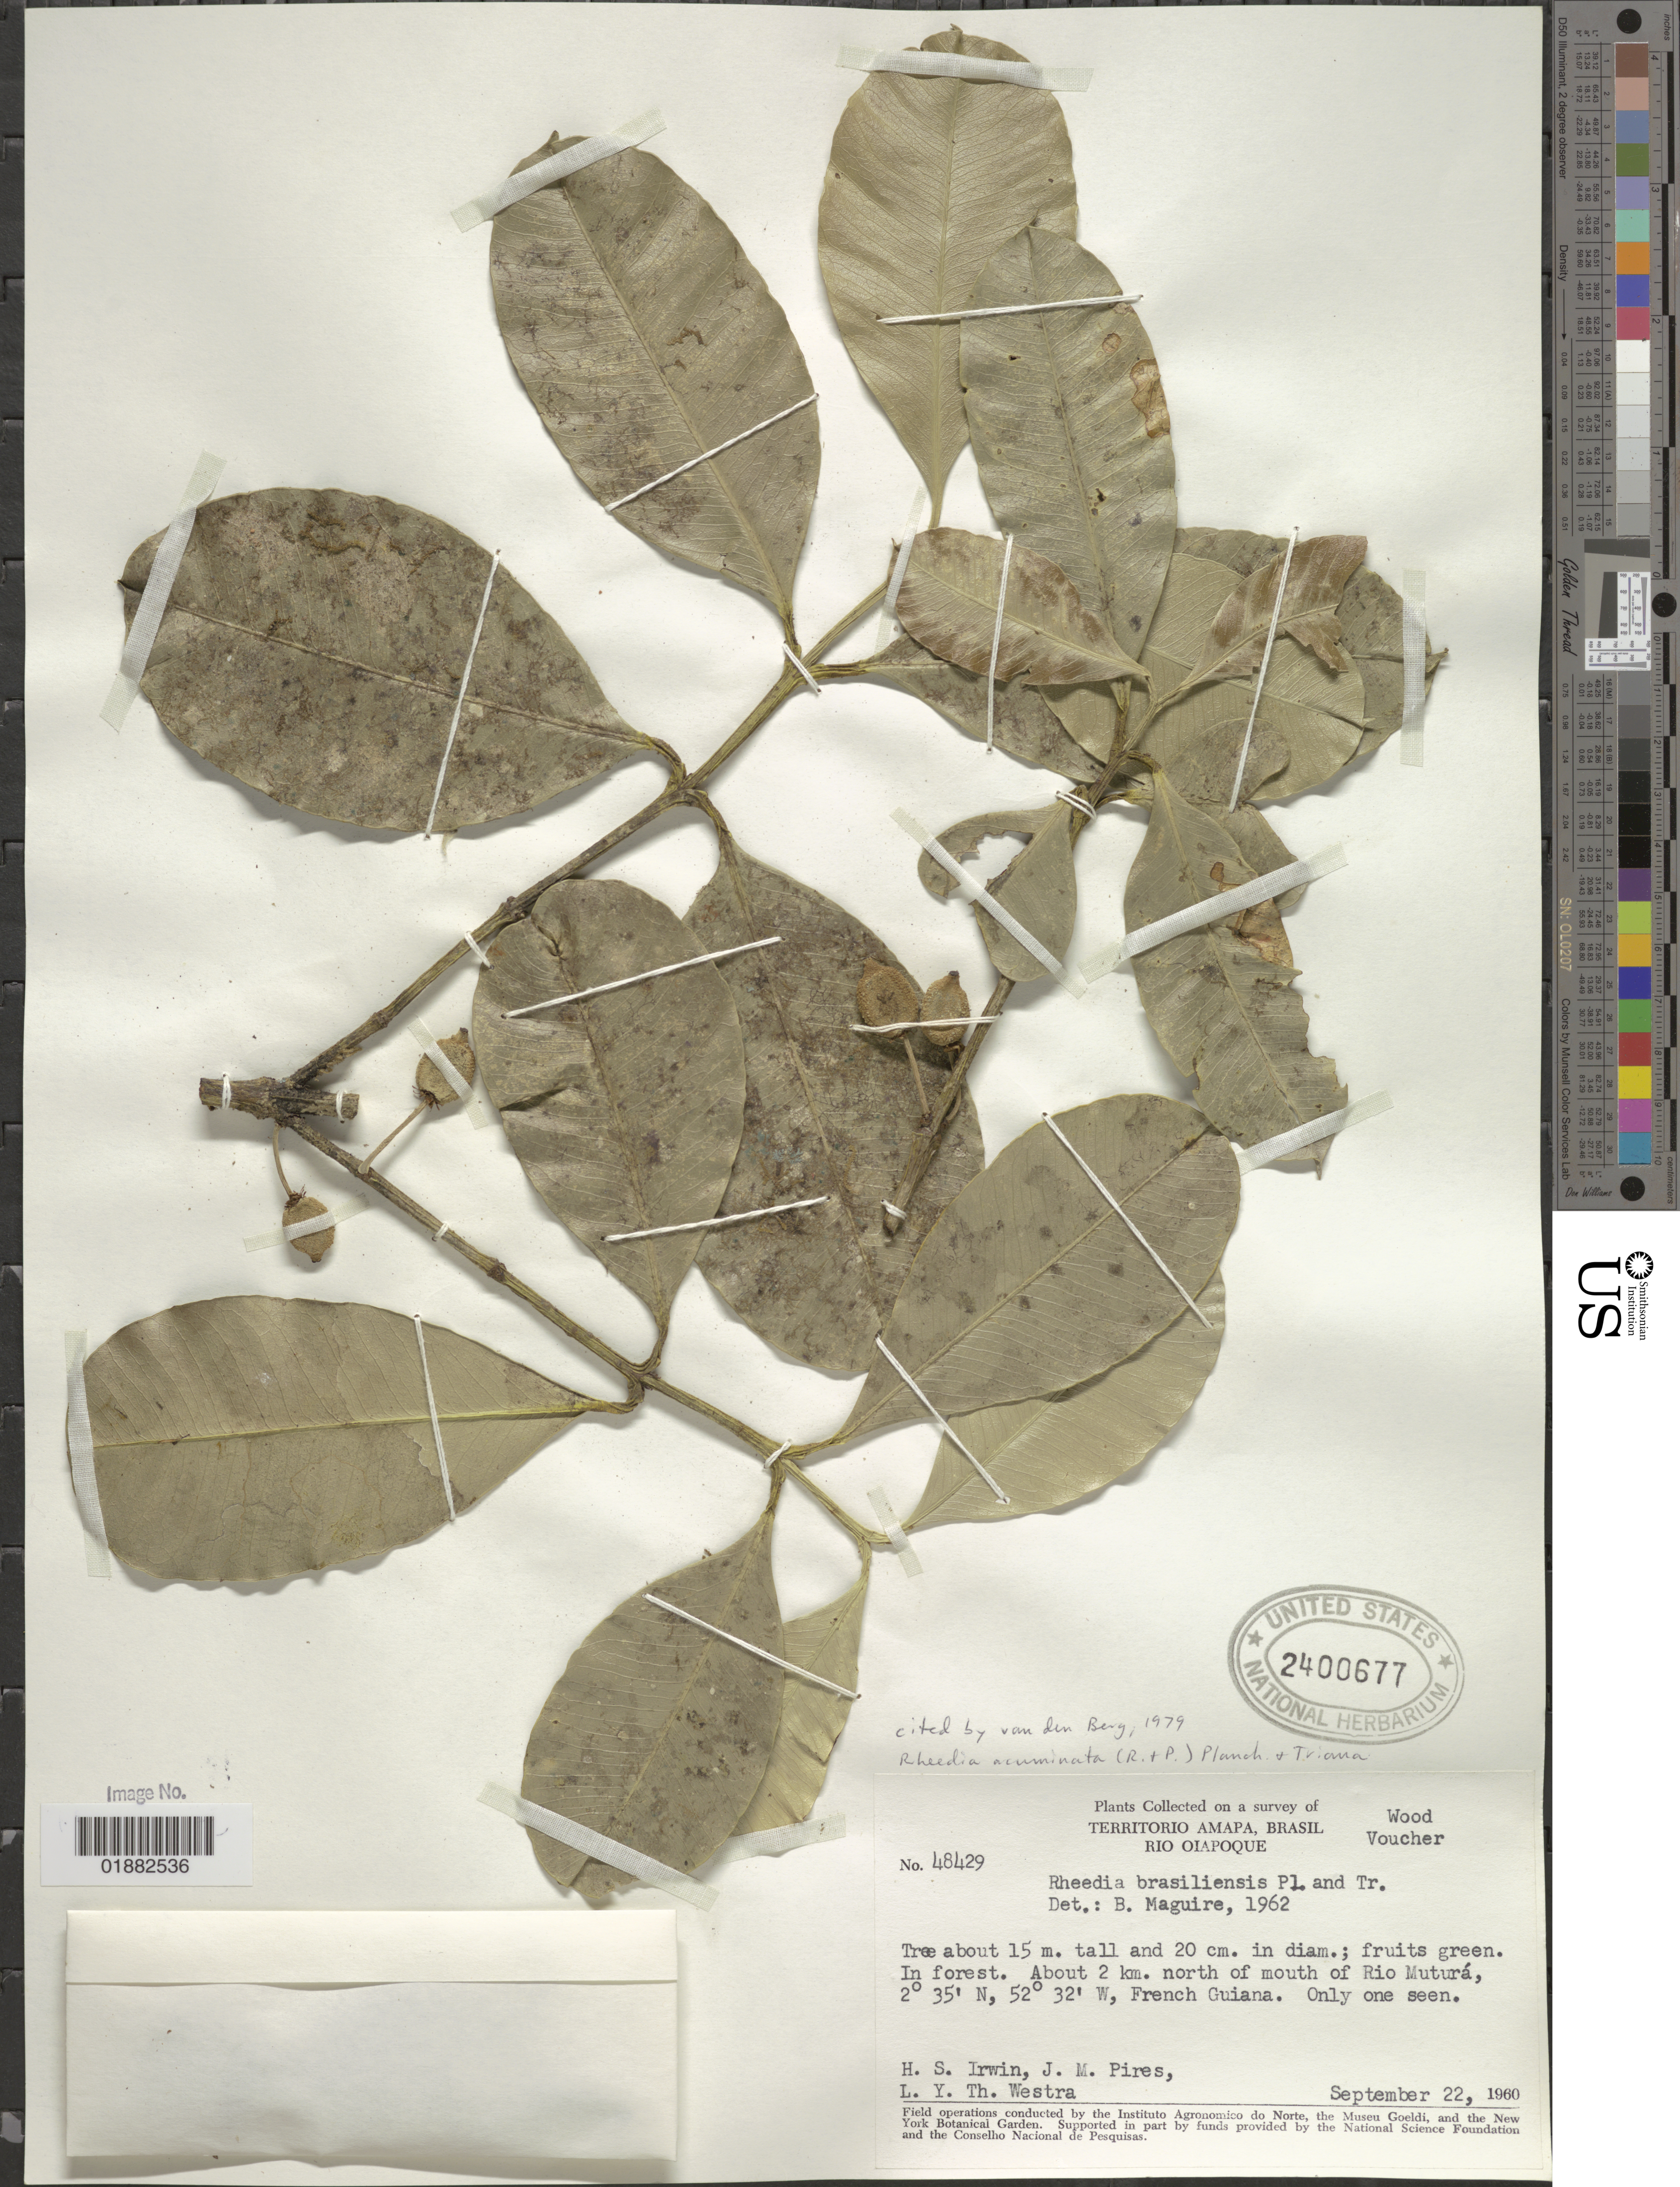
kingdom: Plantae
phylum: Tracheophyta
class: Magnoliopsida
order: Malpighiales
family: Clusiaceae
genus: Garcinia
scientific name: Garcinia madruno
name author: (Kunth) Hammel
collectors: H. Irwin, J. M. Pires & L. Y. T. Westra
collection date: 1960-09-22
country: French Guiana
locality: About 2 km north of mouth of Rio Muturá.